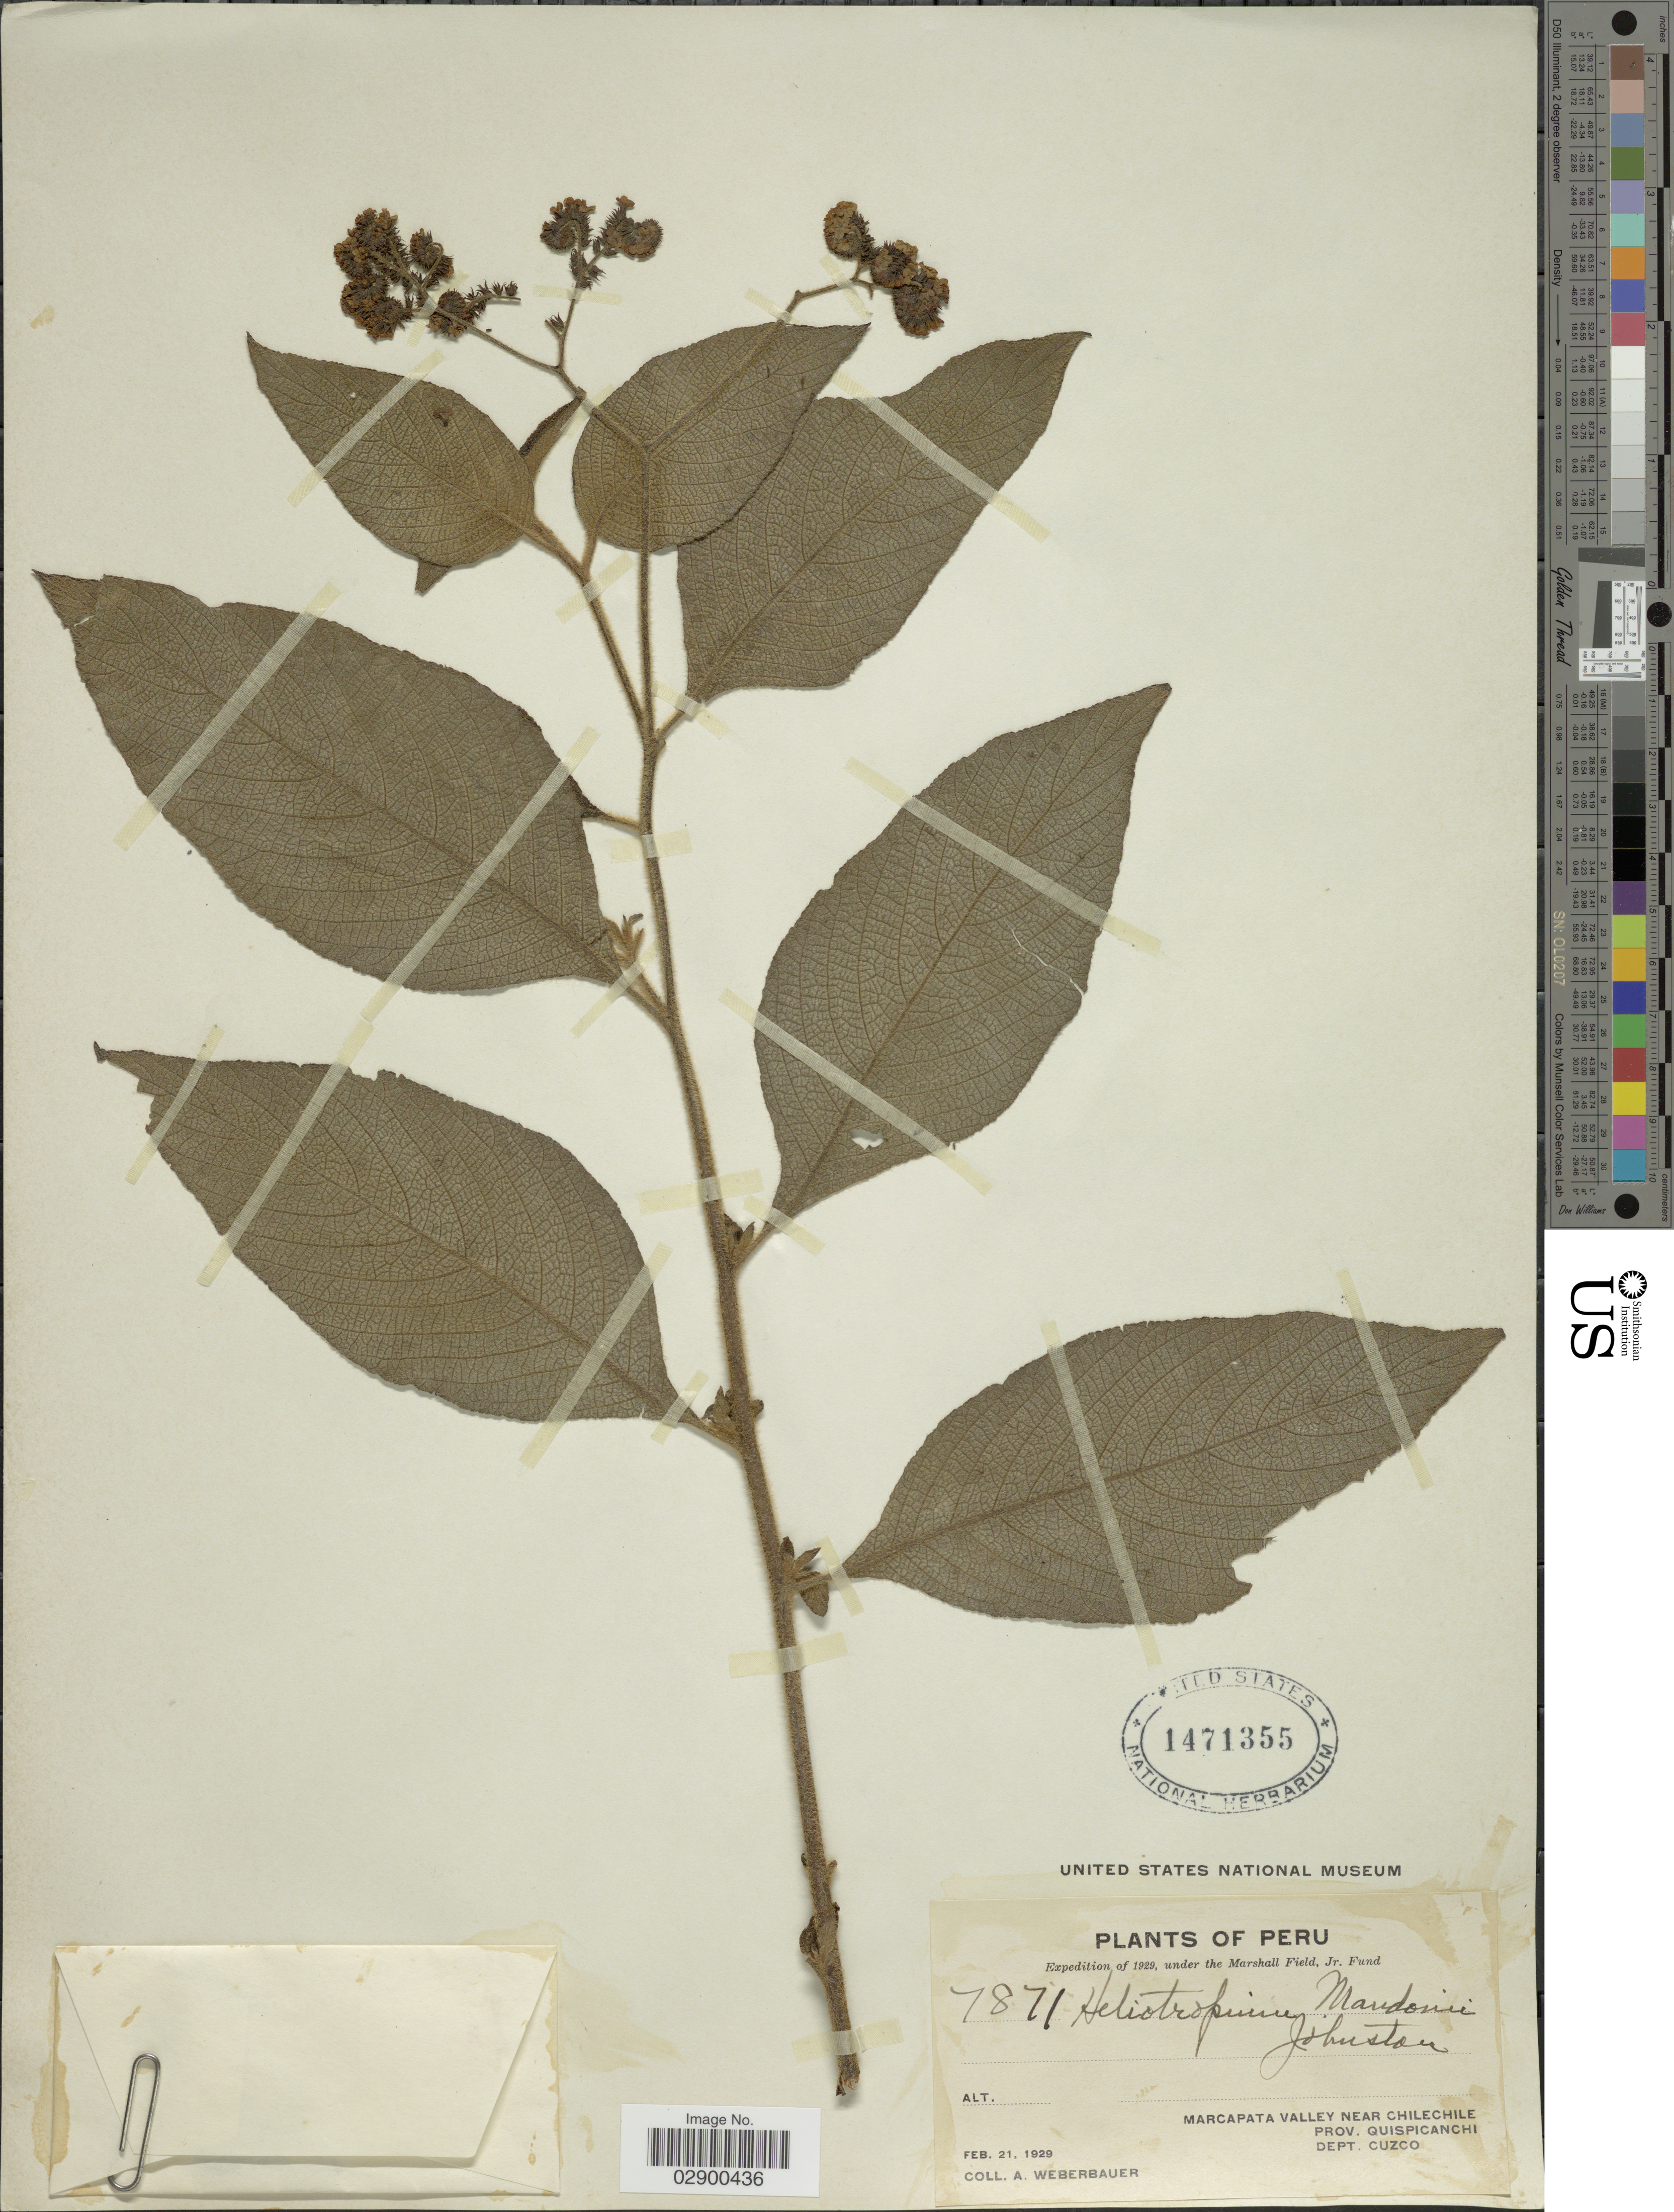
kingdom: Plantae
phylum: Tracheophyta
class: Magnoliopsida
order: Boraginales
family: Heliotropiaceae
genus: Heliotropium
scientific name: Heliotropium mandonii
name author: I.M. Johnst.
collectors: A. Weberbauer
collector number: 7871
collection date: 1929-02-21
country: Peru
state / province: Cusco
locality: Marcapata Valley near Chilechile, Prov. Quisipicanchi, Dept. Cuzco.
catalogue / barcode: US 1471355